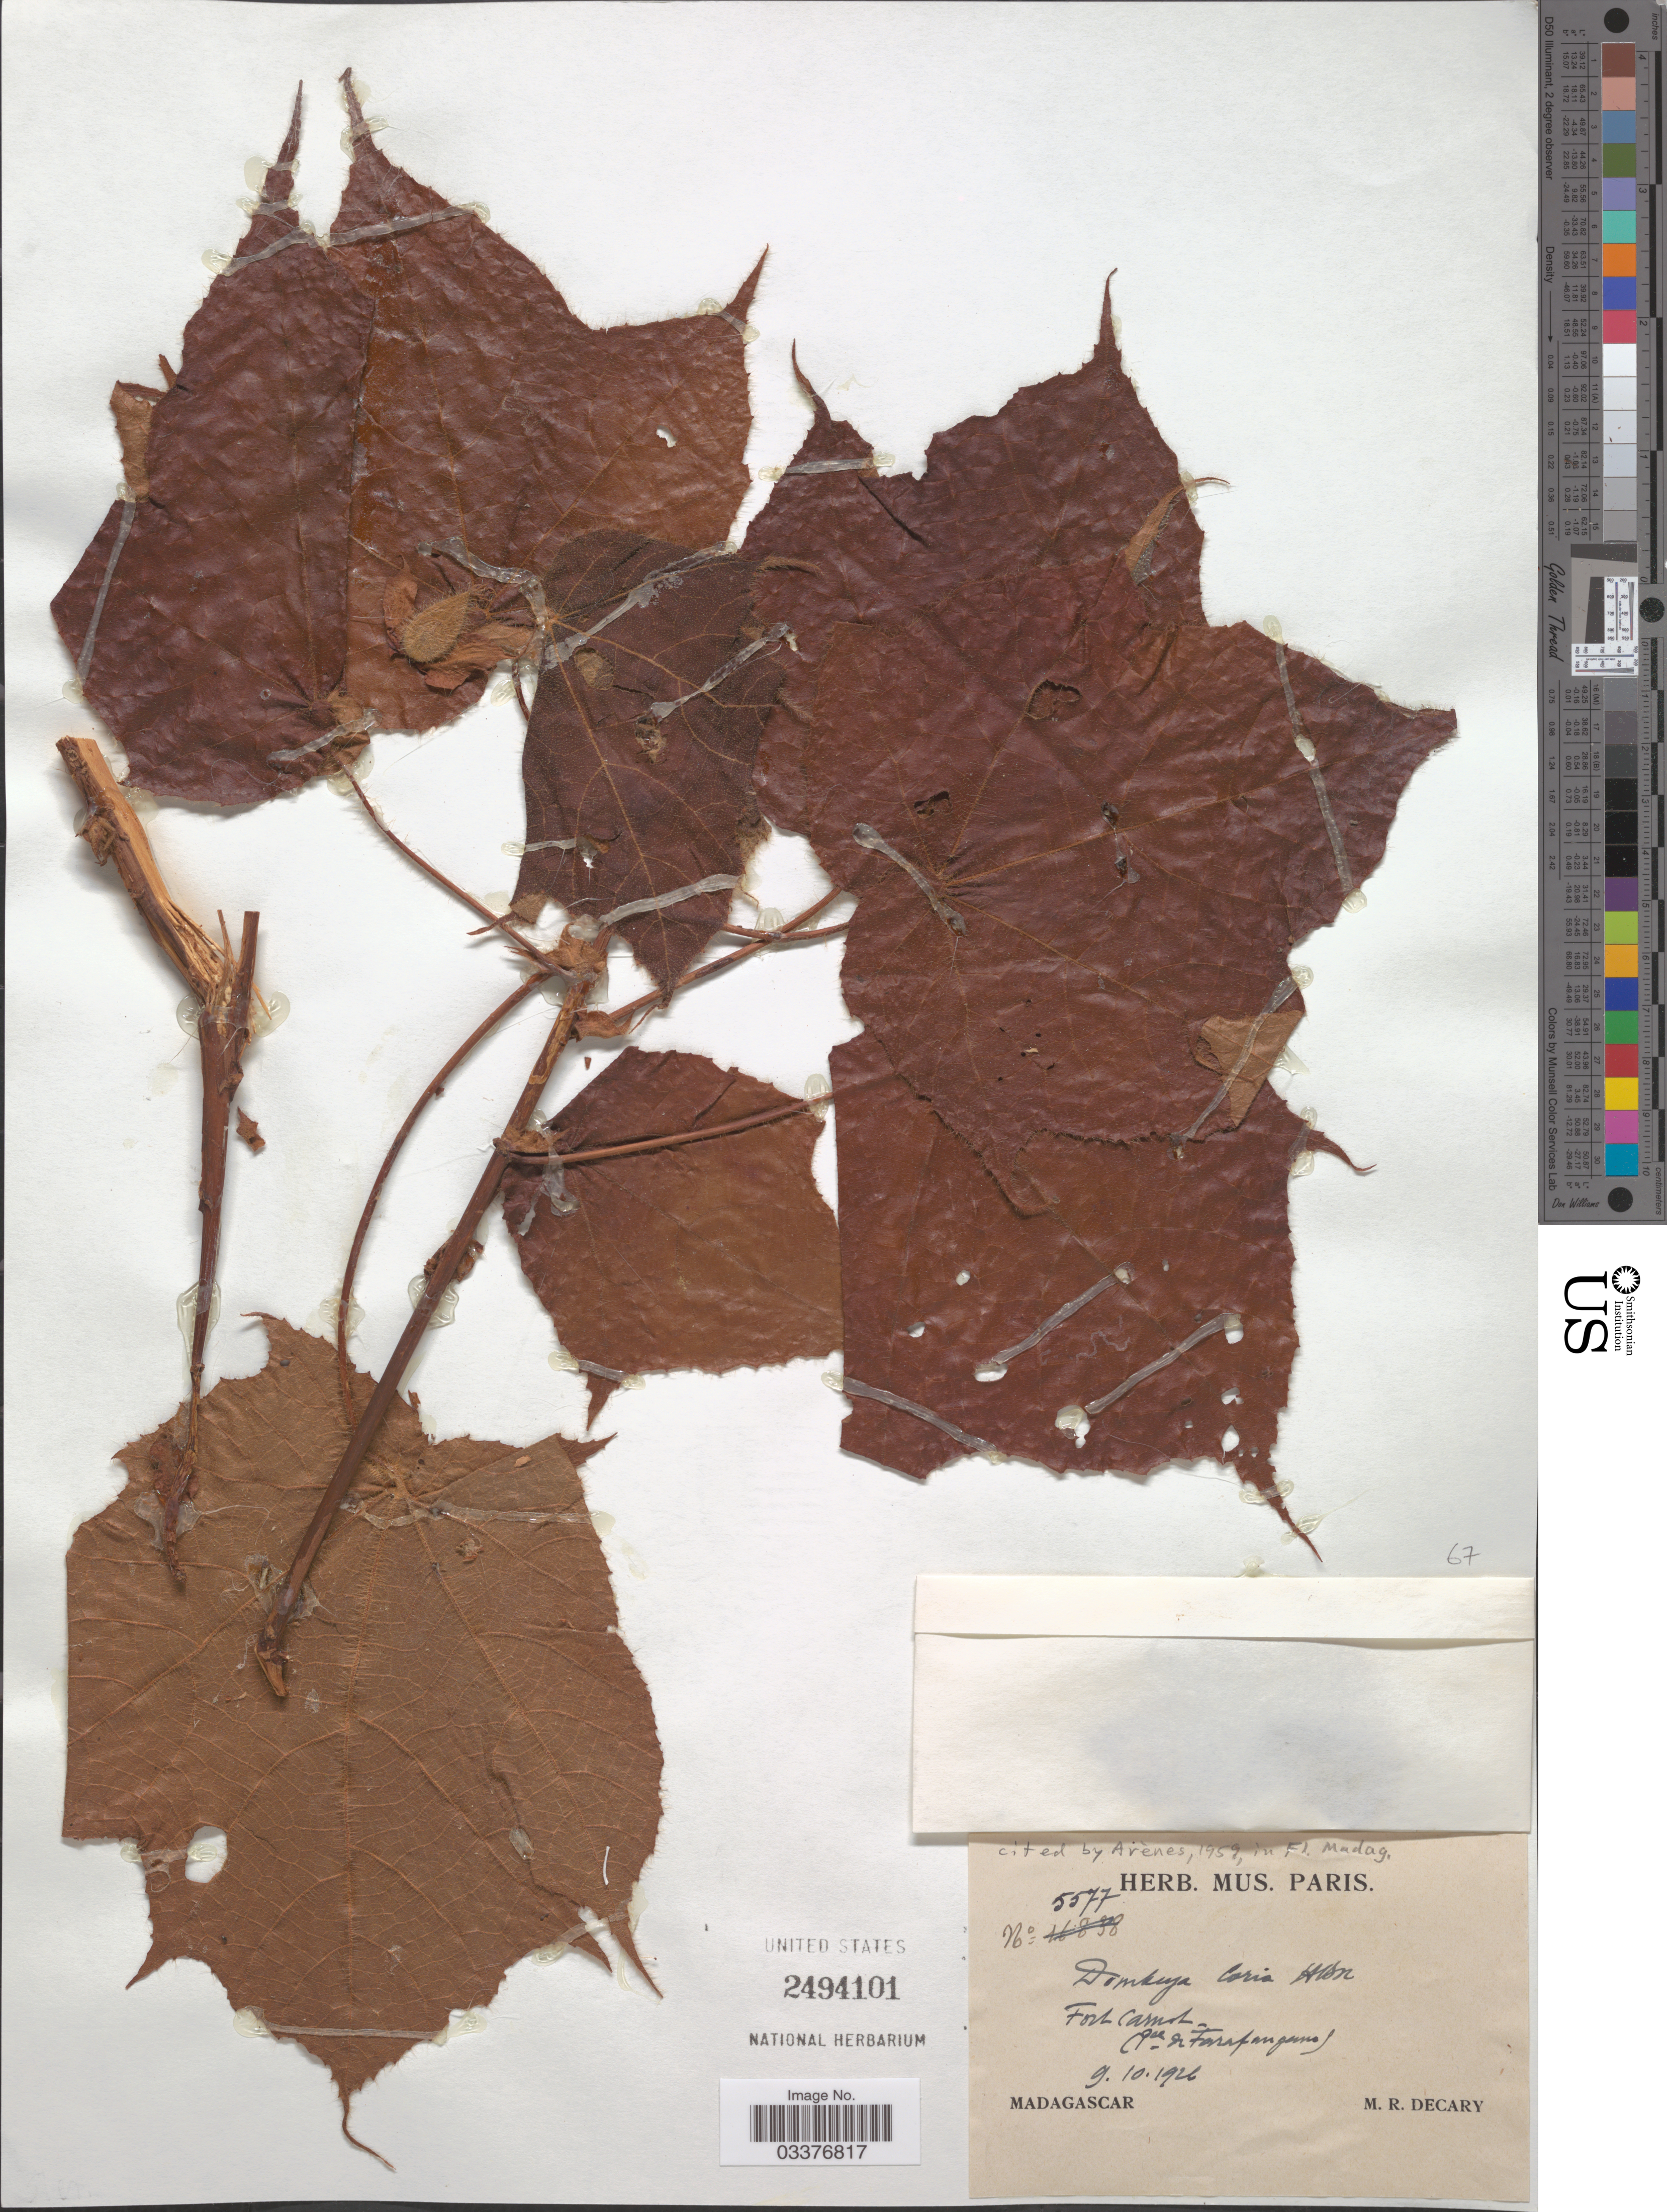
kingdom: Plantae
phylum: Tracheophyta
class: Magnoliopsida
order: Malvales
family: Malvaceae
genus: Dombeya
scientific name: Dombeya coria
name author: Baill.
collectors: R. Decary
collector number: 5577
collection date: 1922-10-09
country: Madagascar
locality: Fort Carnot ( [illegible text] de Farafangana).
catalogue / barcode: US 2494101